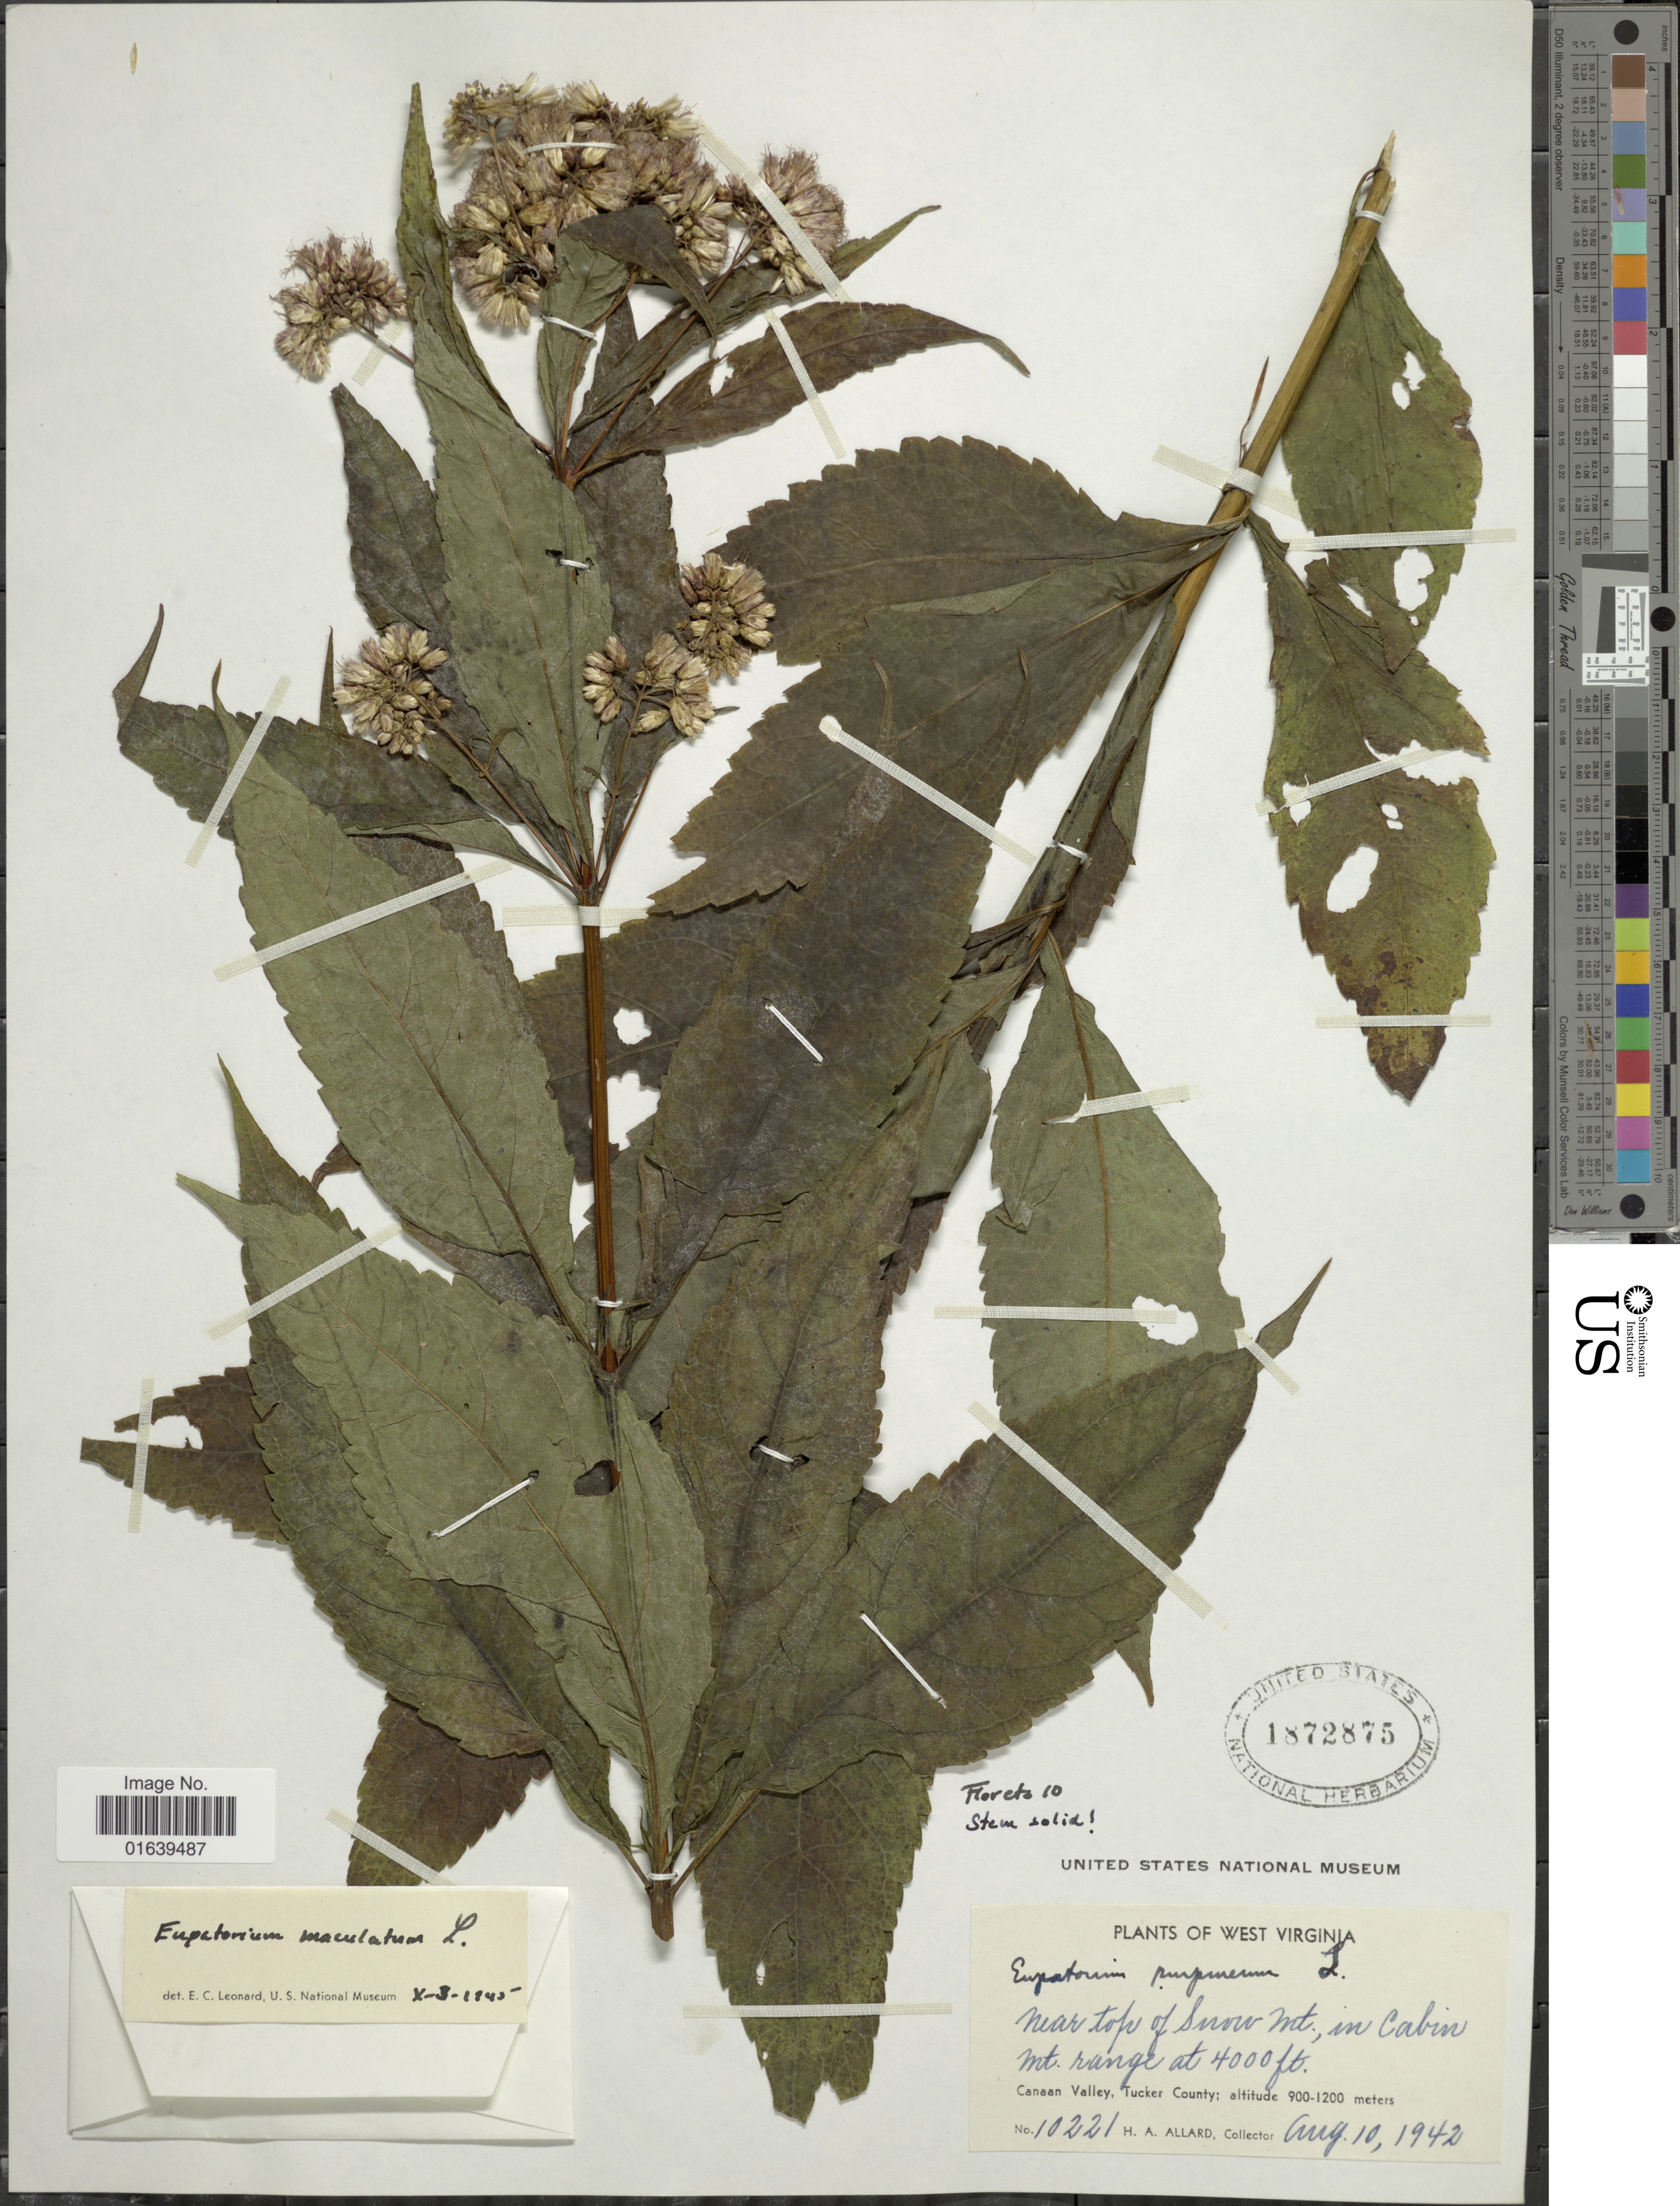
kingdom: Plantae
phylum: Tracheophyta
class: Magnoliopsida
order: Asterales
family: Asteraceae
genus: Eupatorium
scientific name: Eupatorium maculatum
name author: L.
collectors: H. A. Allard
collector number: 10221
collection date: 1942-08-10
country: United States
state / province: West Virginia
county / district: Tucker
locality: Near top of Snow Mt., in cabin mt. , Canaan Valley, Tucker County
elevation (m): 900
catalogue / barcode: US 1872875